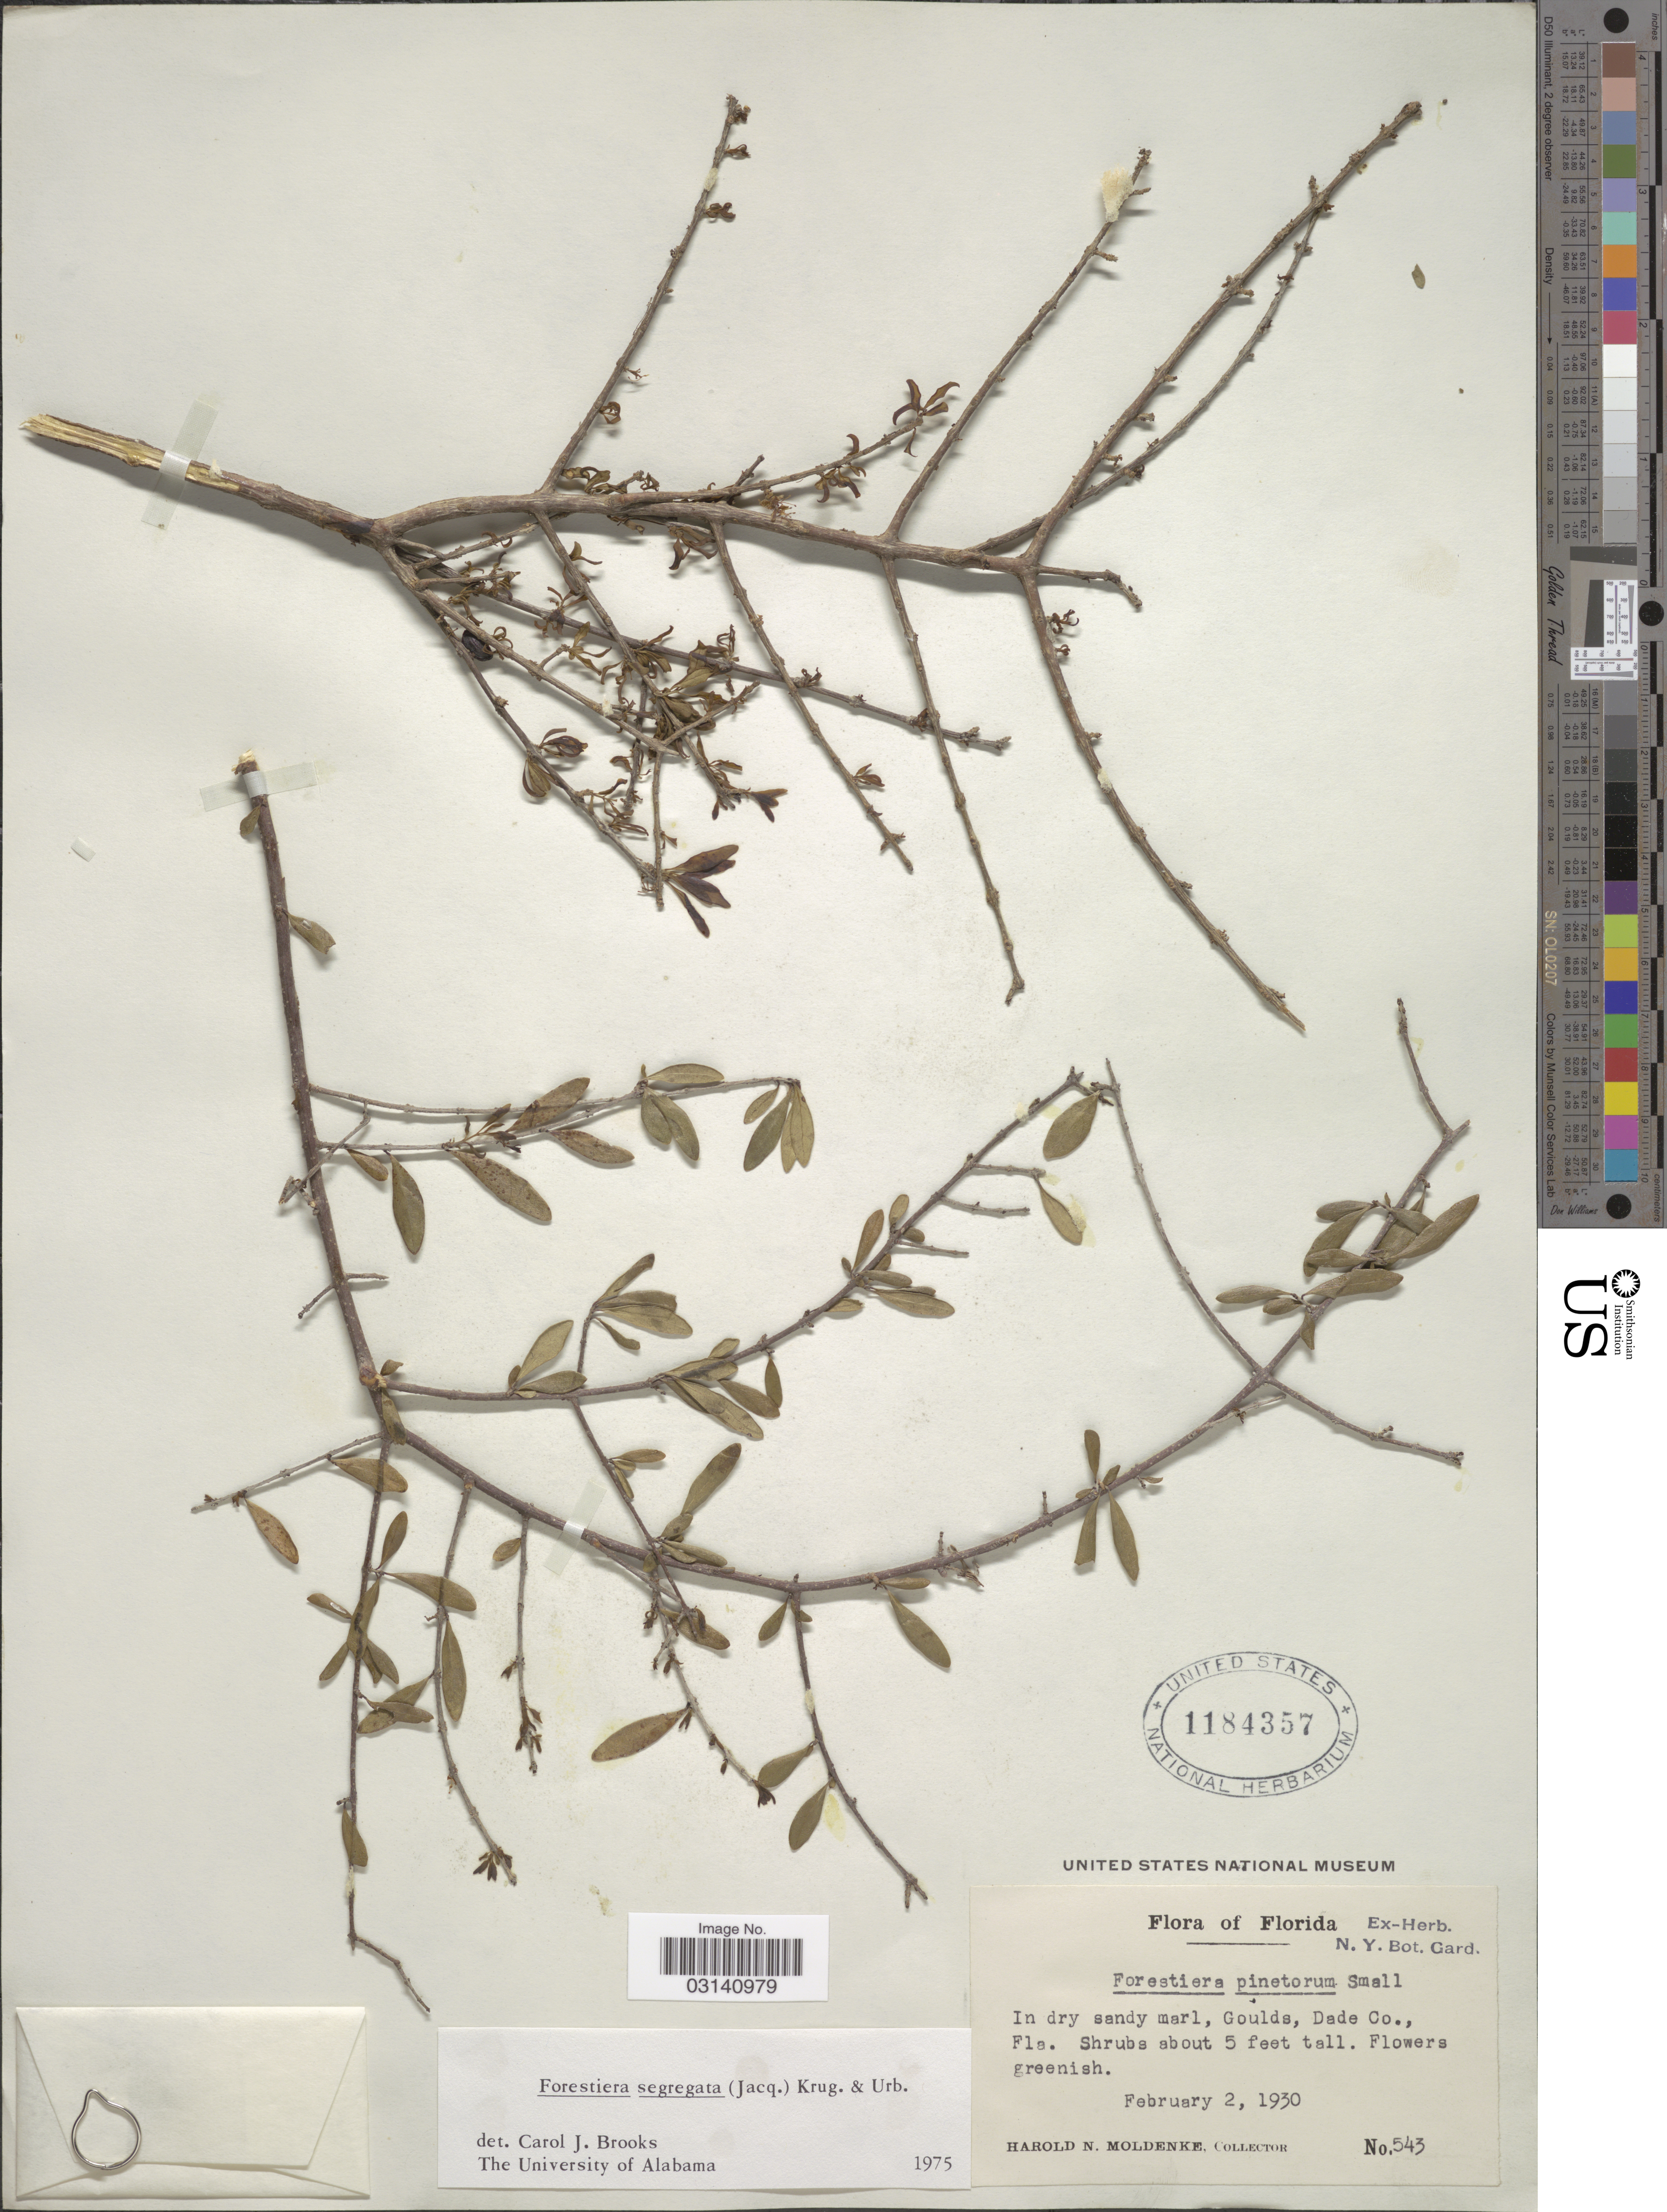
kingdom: Plantae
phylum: Tracheophyta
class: Magnoliopsida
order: Lamiales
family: Oleaceae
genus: Forestiera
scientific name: Forestiera segregata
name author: (Jacq.) Krug & Urb.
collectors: H. N. Moldenke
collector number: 543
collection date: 1930-02-02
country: United States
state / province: Florida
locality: Goulds, Dade Co., Fla.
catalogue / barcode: US 1184357